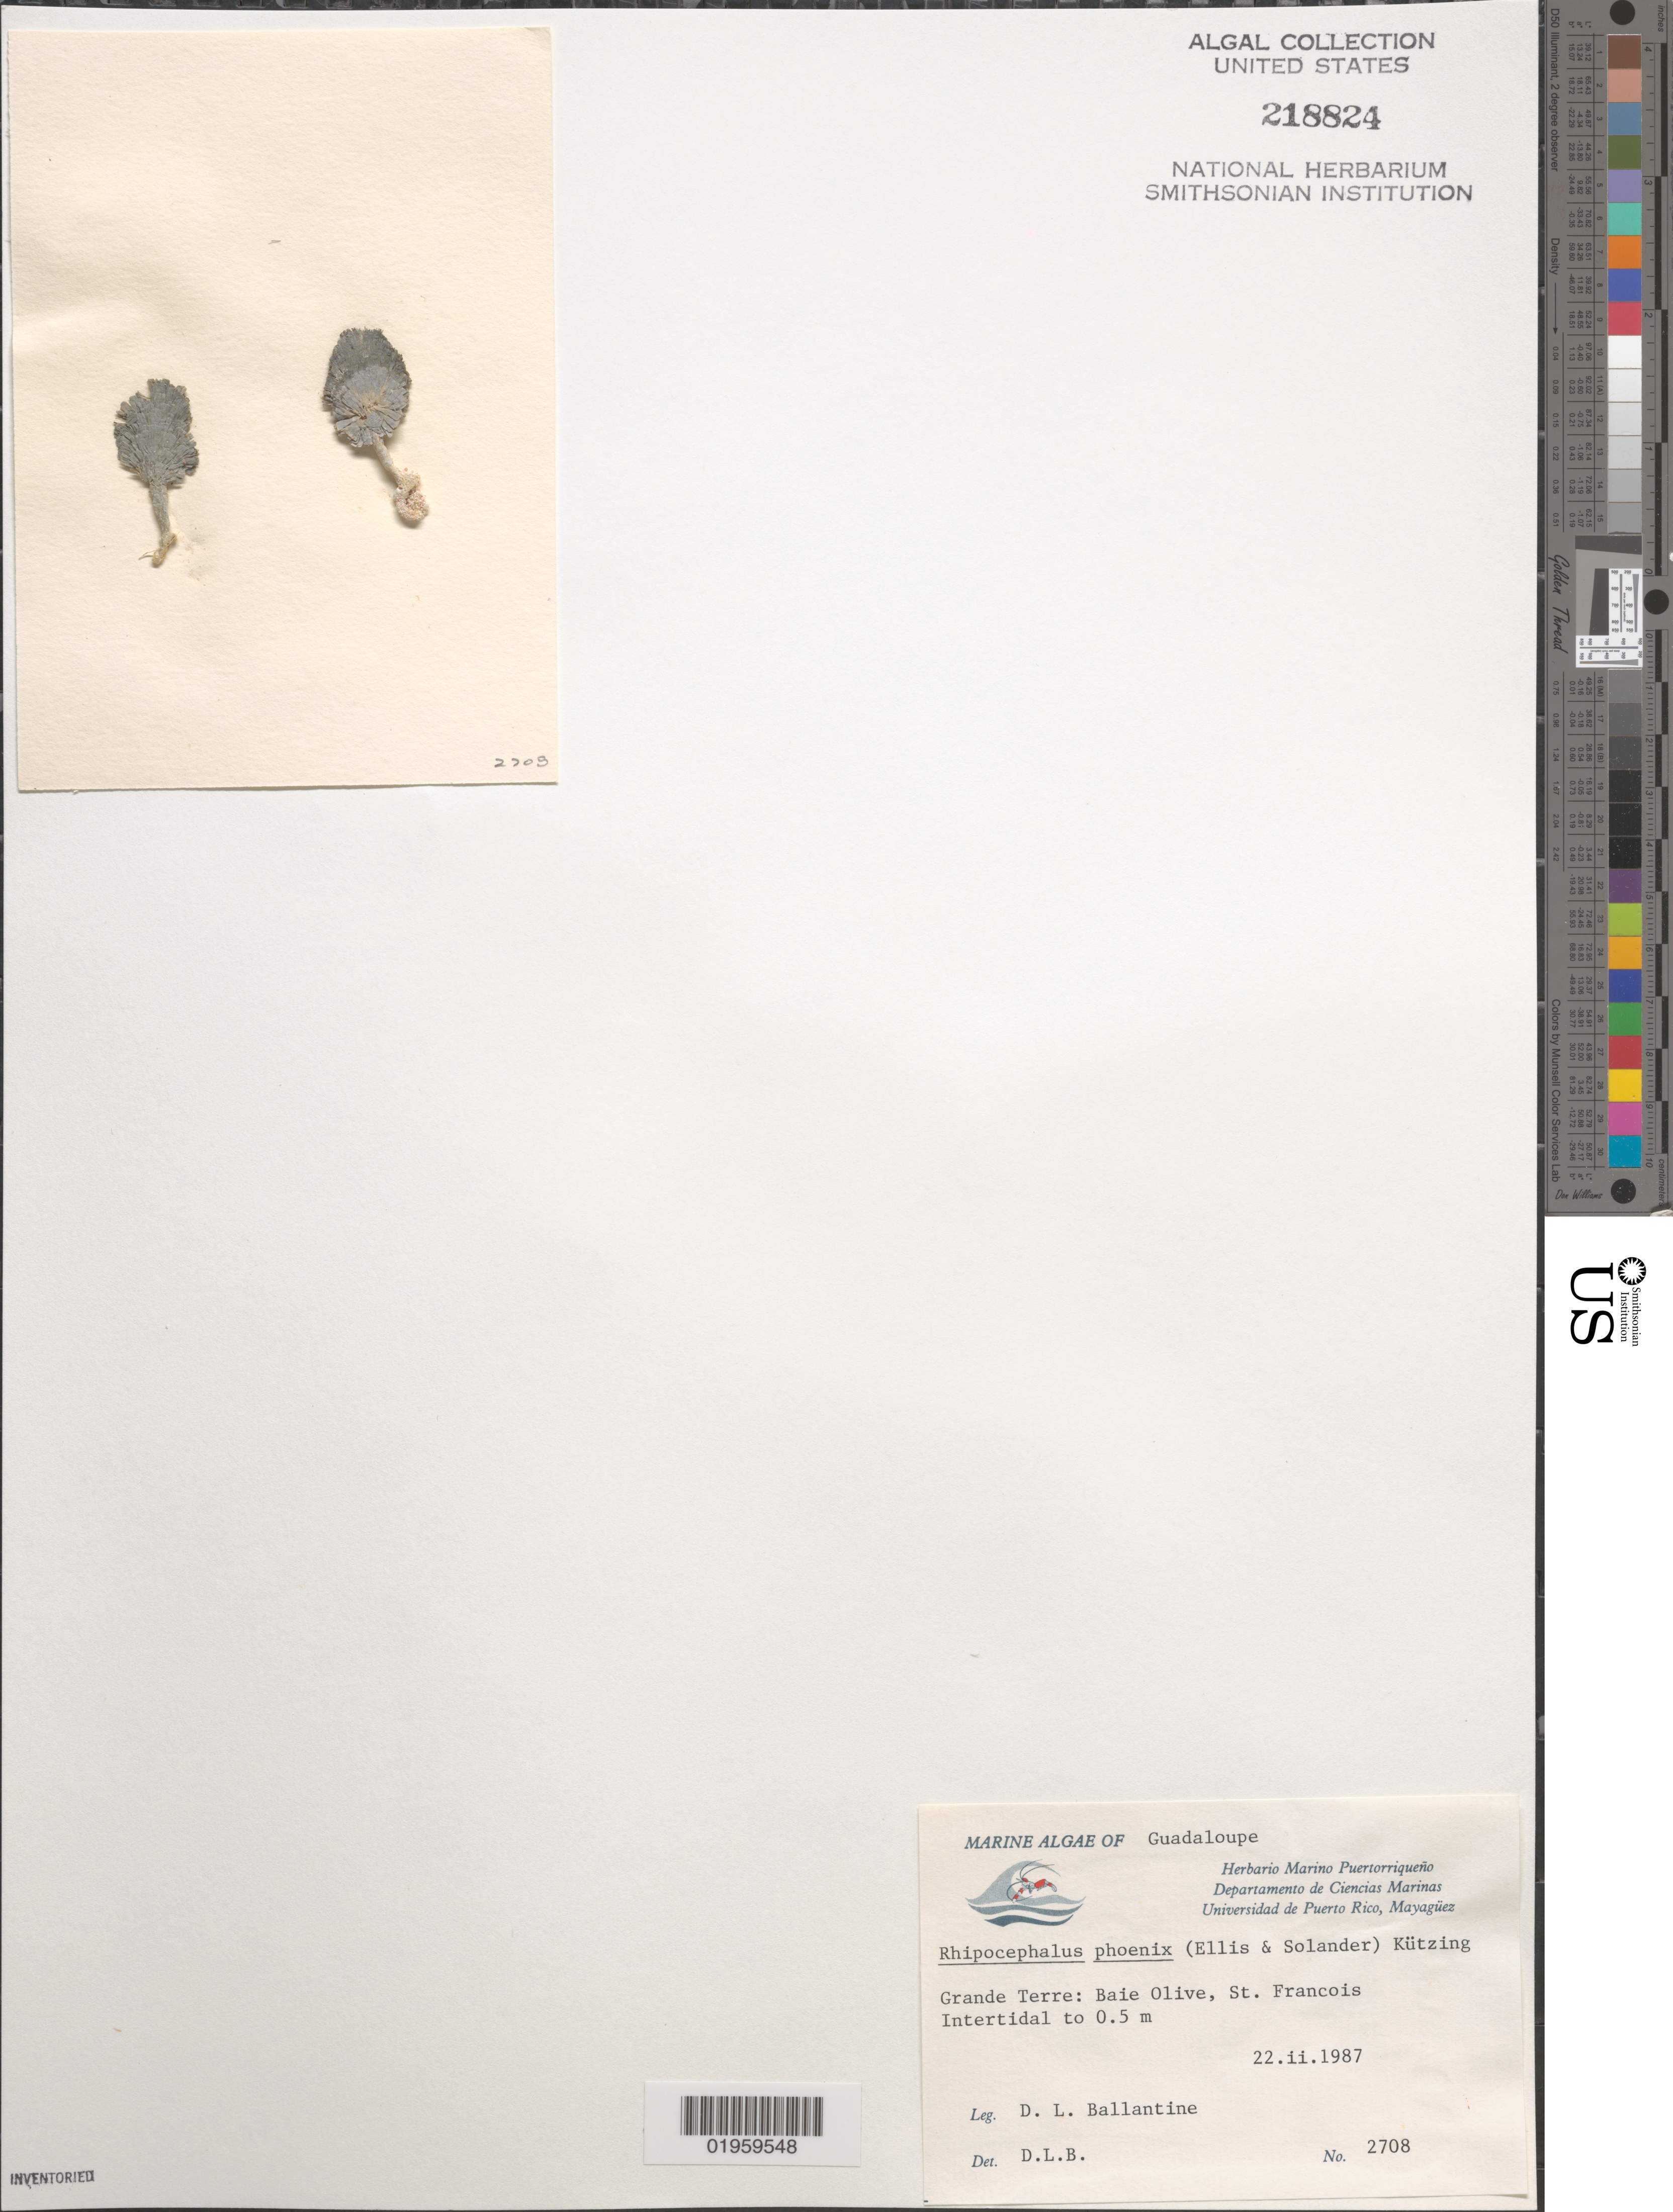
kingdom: Plantae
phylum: Chlorophyta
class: Ulvophyceae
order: Bryopsidales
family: Udoteaceae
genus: Rhipocephalus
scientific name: Rhipocephalus phoenix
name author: (J. Ellis & Sol.) Kütz.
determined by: Ballantine, D. L.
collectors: D.L. Ballantine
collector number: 2708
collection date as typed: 22 Feb 1987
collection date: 1987-02-22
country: Guadeloupe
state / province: Grande-Terre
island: Grande Terre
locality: Baie Olive, St. Francois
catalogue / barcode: US 218824